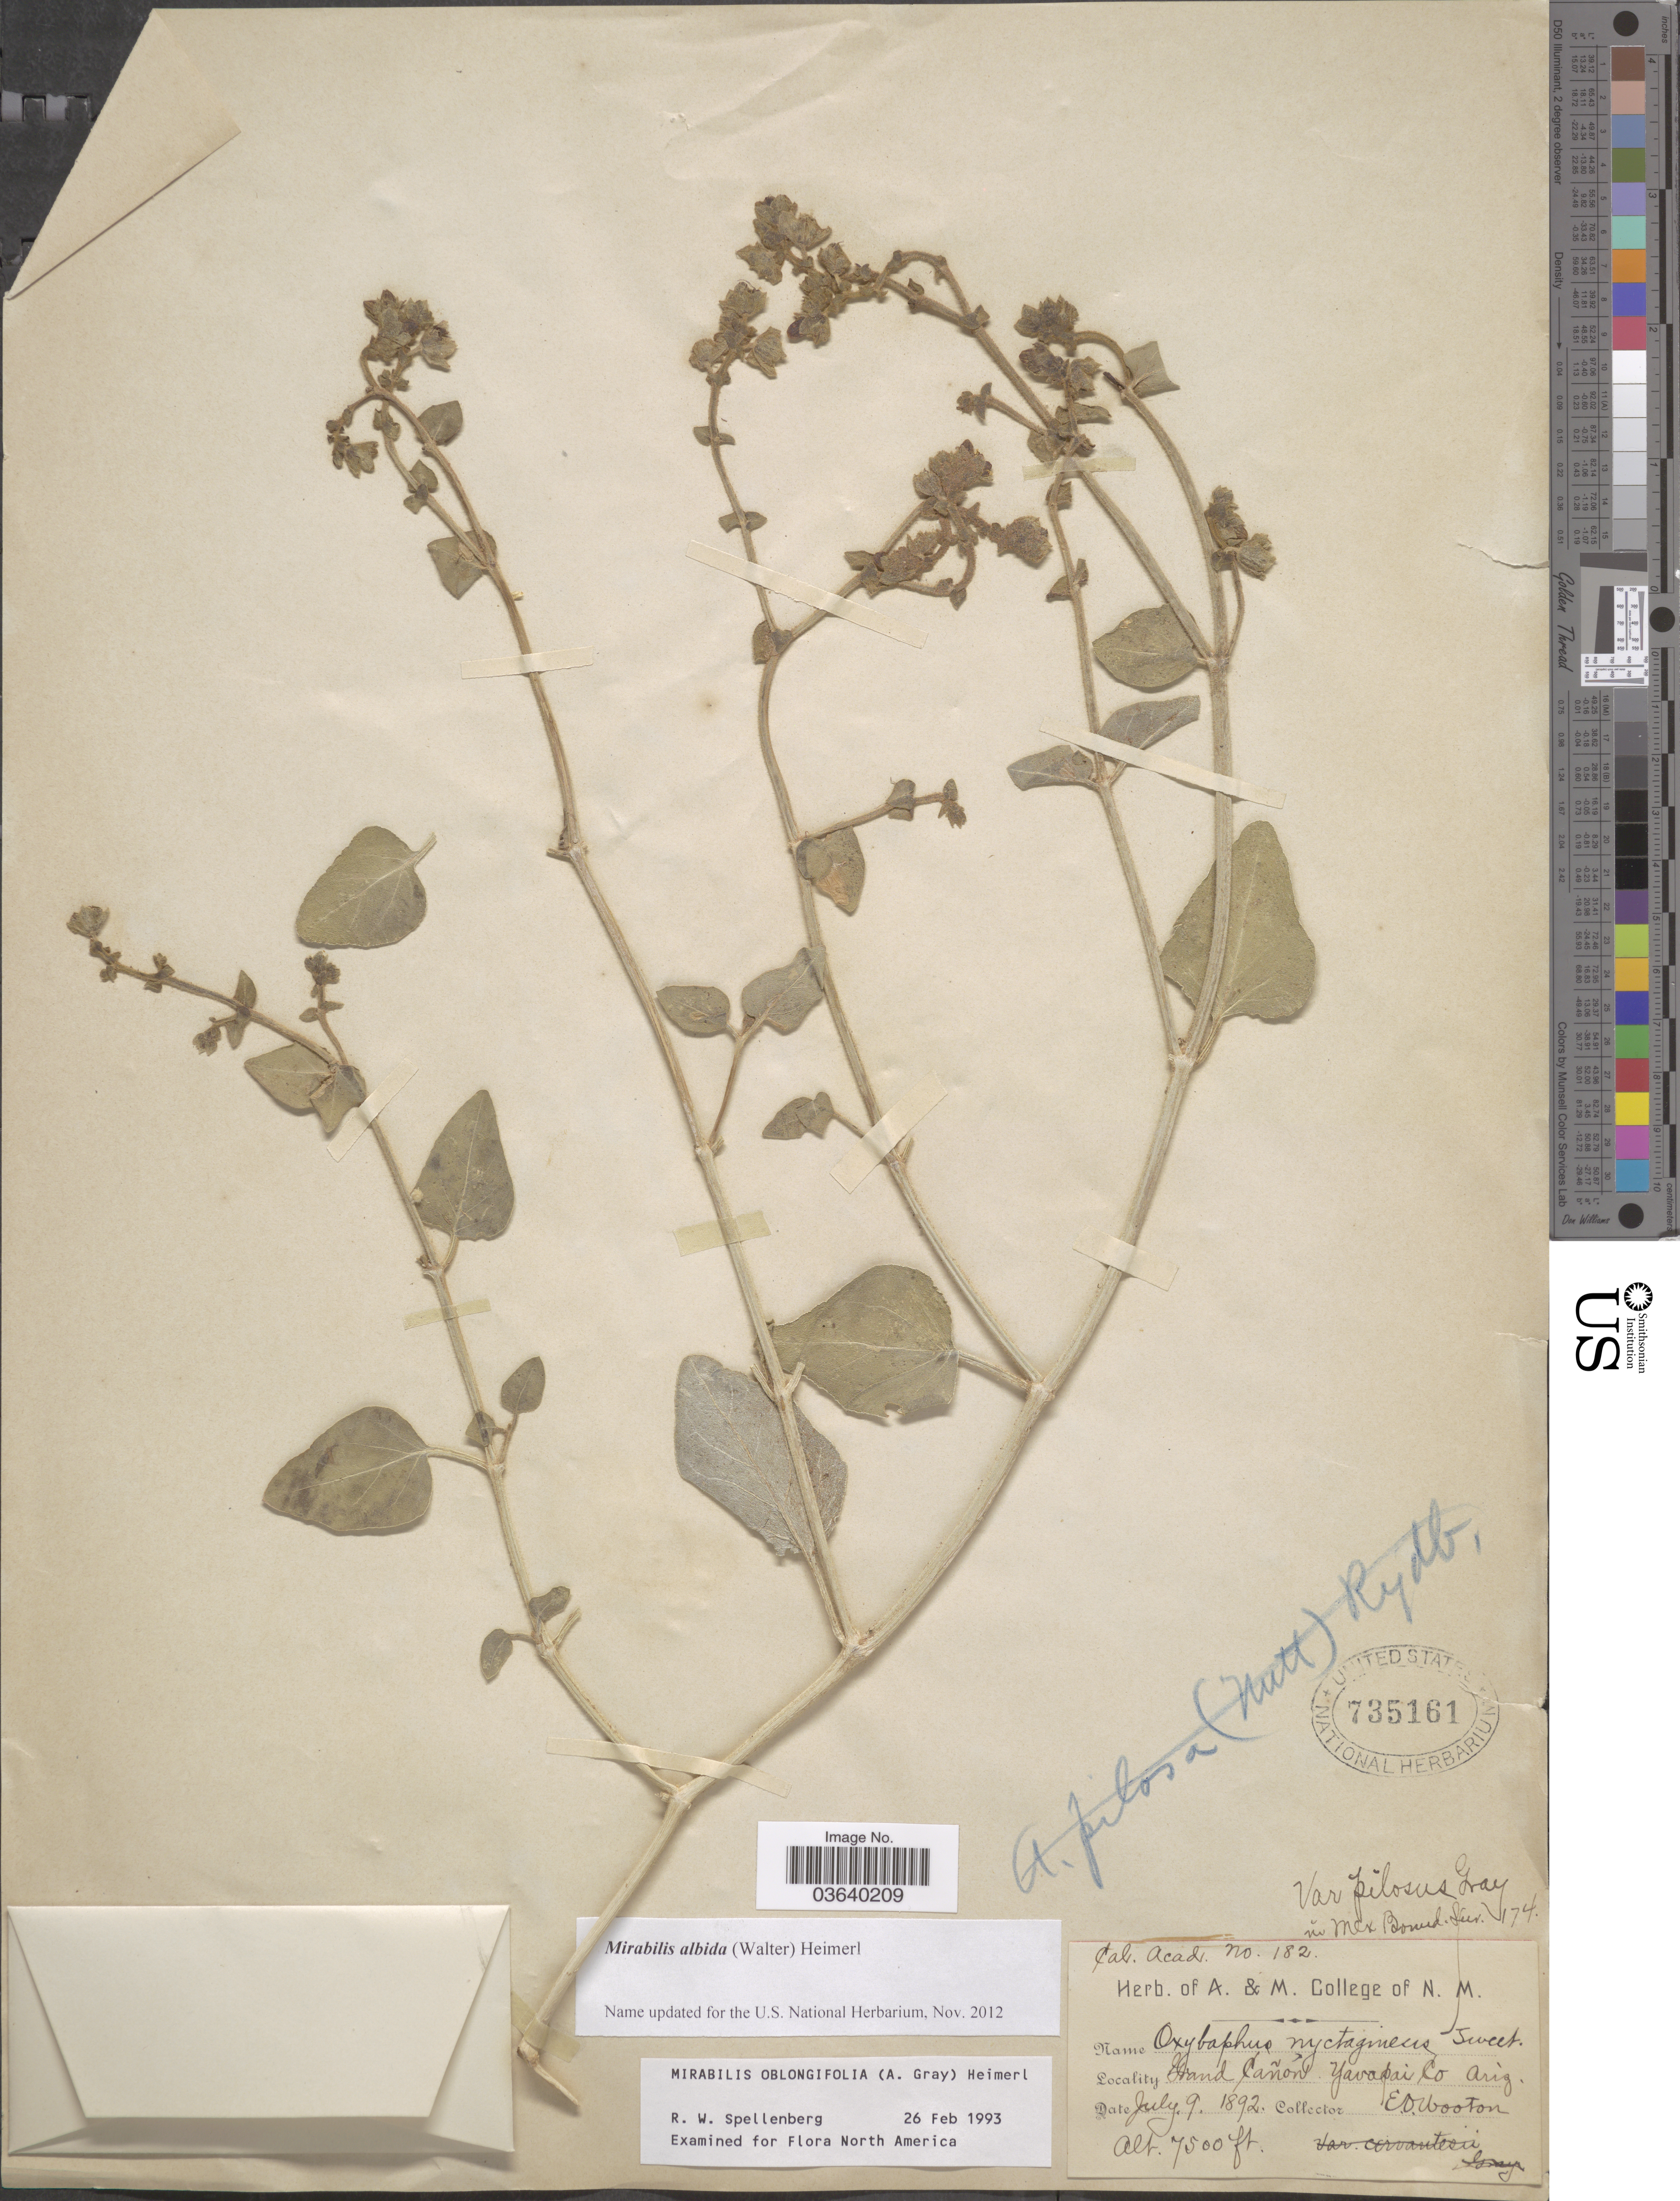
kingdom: Plantae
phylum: Tracheophyta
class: Magnoliopsida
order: Caryophyllales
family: Nyctaginaceae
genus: Mirabilis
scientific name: Mirabilis albida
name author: (Walter) Heimerl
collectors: E. O. Wooton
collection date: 1892-07-09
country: United States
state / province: Arizona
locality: Grand Cañon Yavapai Co.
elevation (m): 2286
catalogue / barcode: US 735161